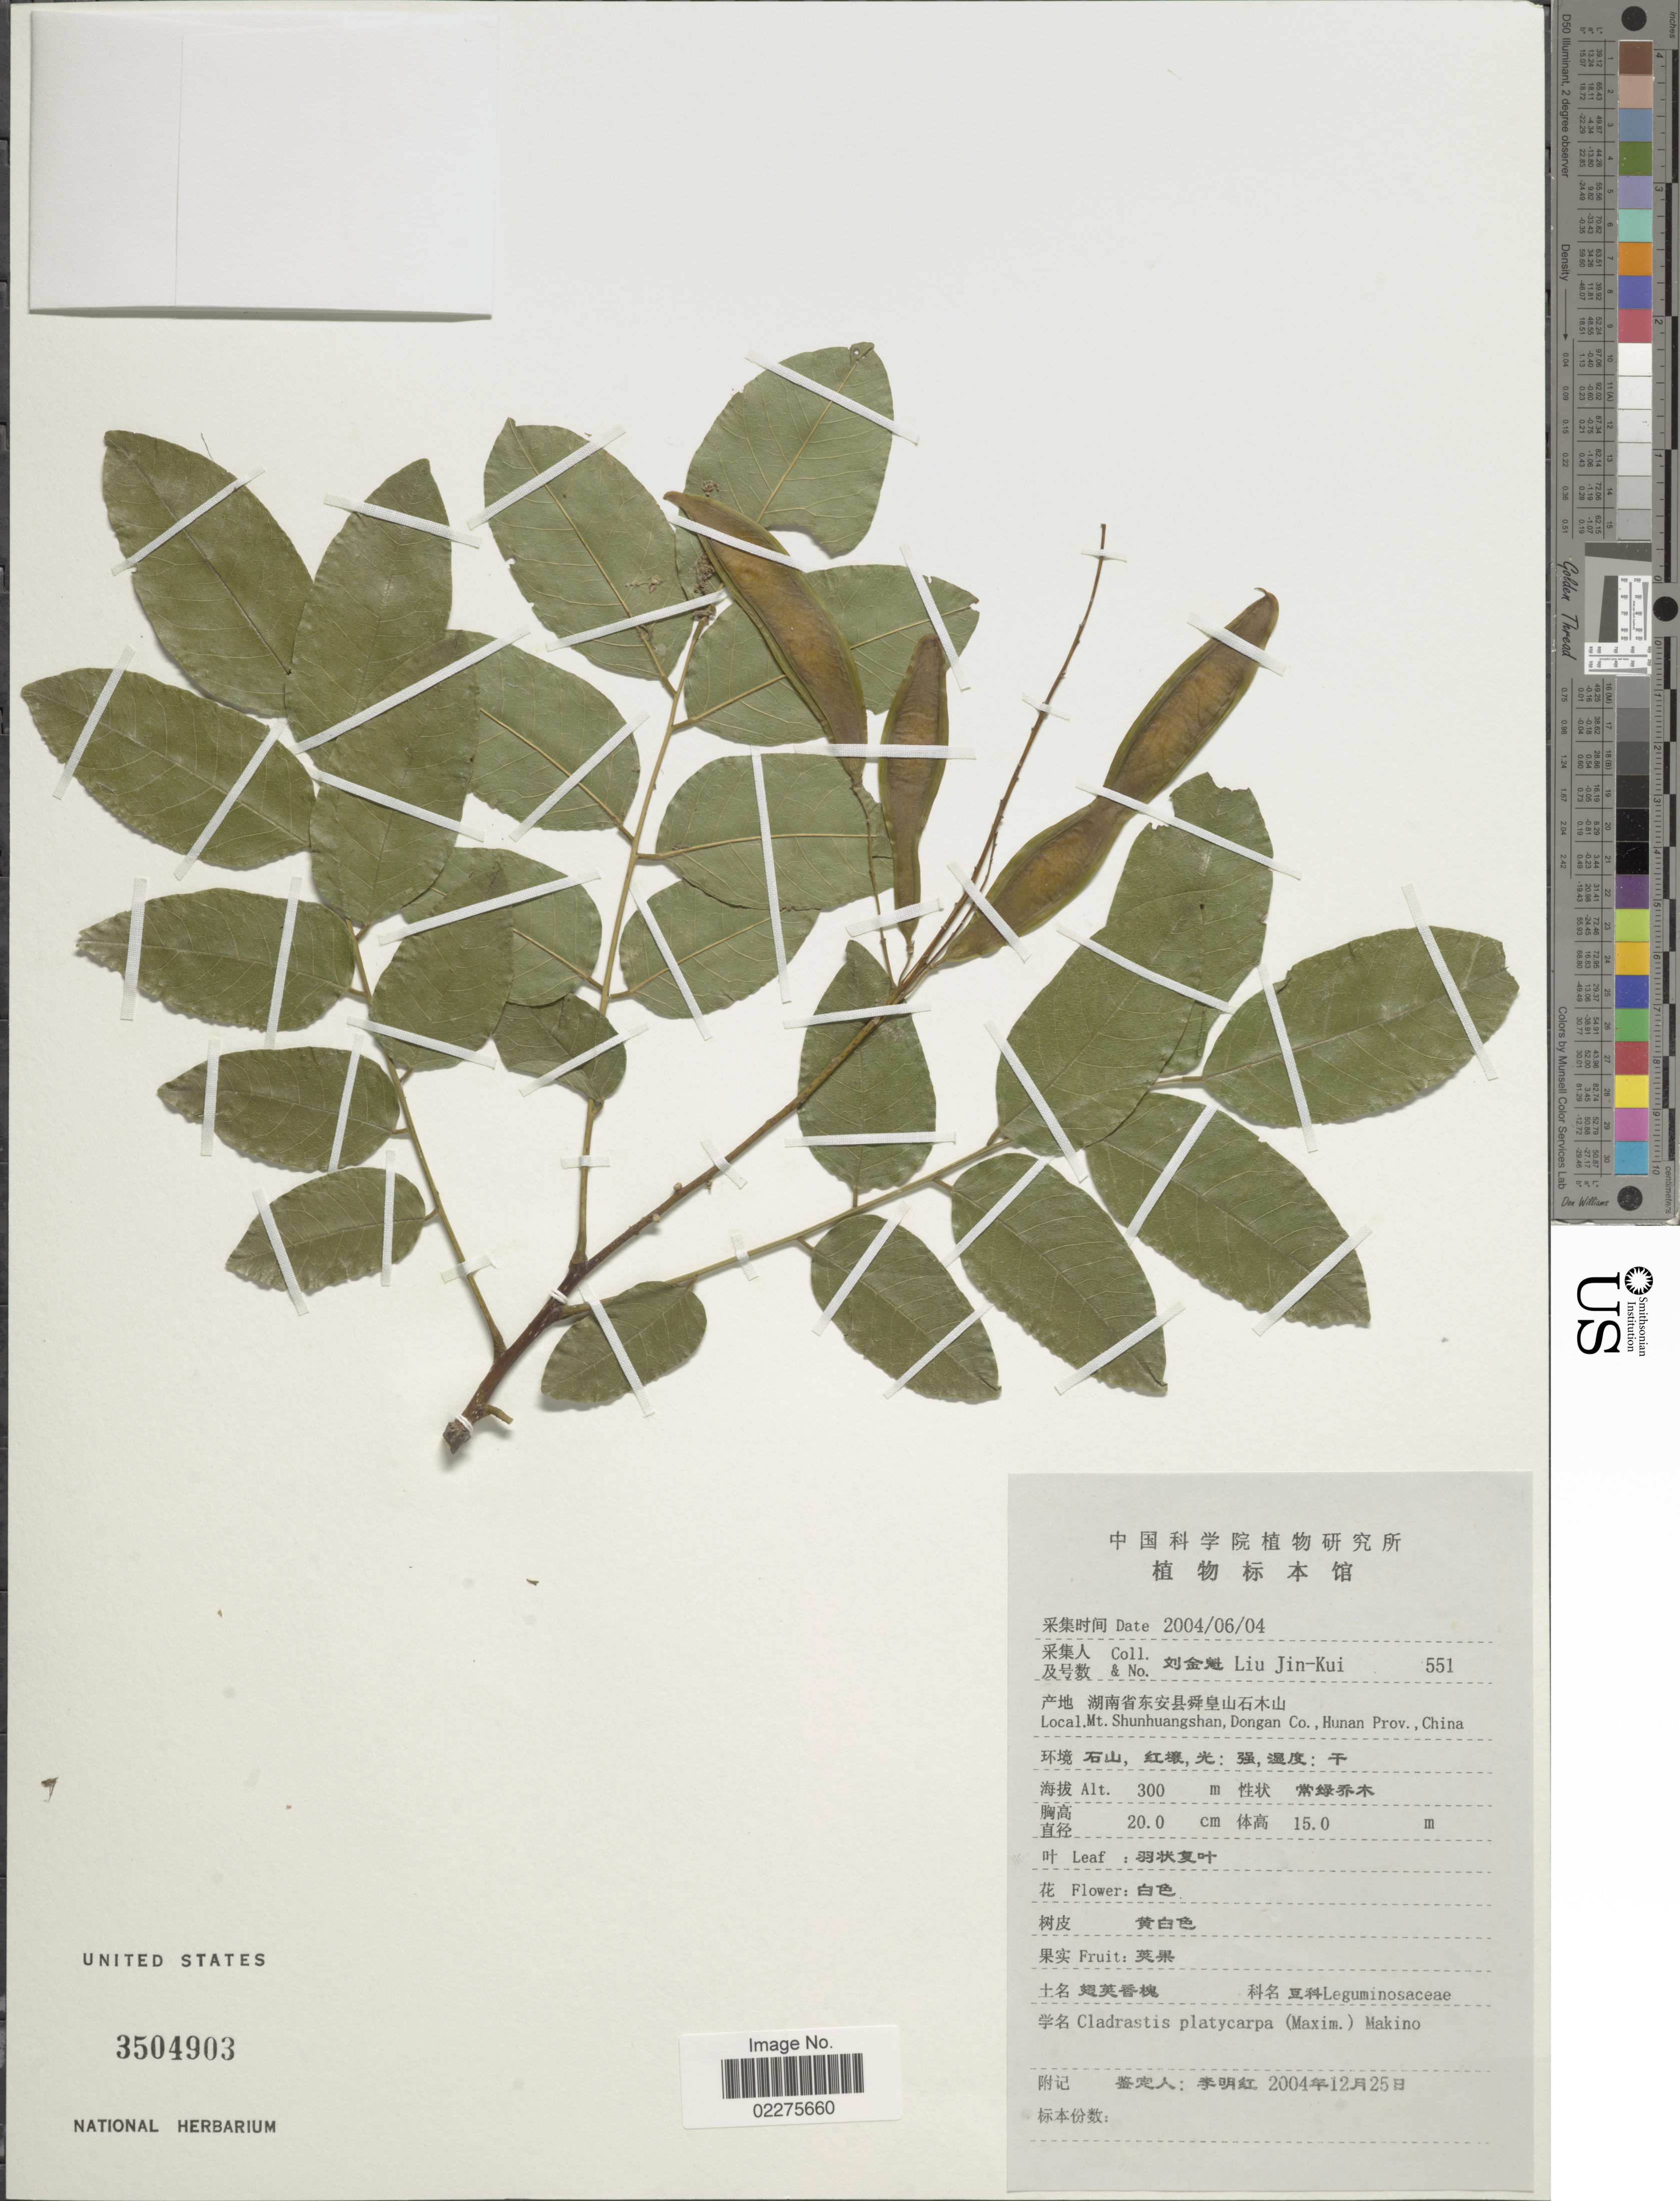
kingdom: Plantae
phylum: Tracheophyta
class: Magnoliopsida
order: Fabales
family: Fabaceae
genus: Cladrastis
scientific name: Cladrastis platycarpa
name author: (Maxim.) Makino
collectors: Liu Jin-Kui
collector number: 551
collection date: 2004-06-04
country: China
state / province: Hunan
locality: Mt. Shunhuangshan, Dongan Co.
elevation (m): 300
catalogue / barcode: US 3504903